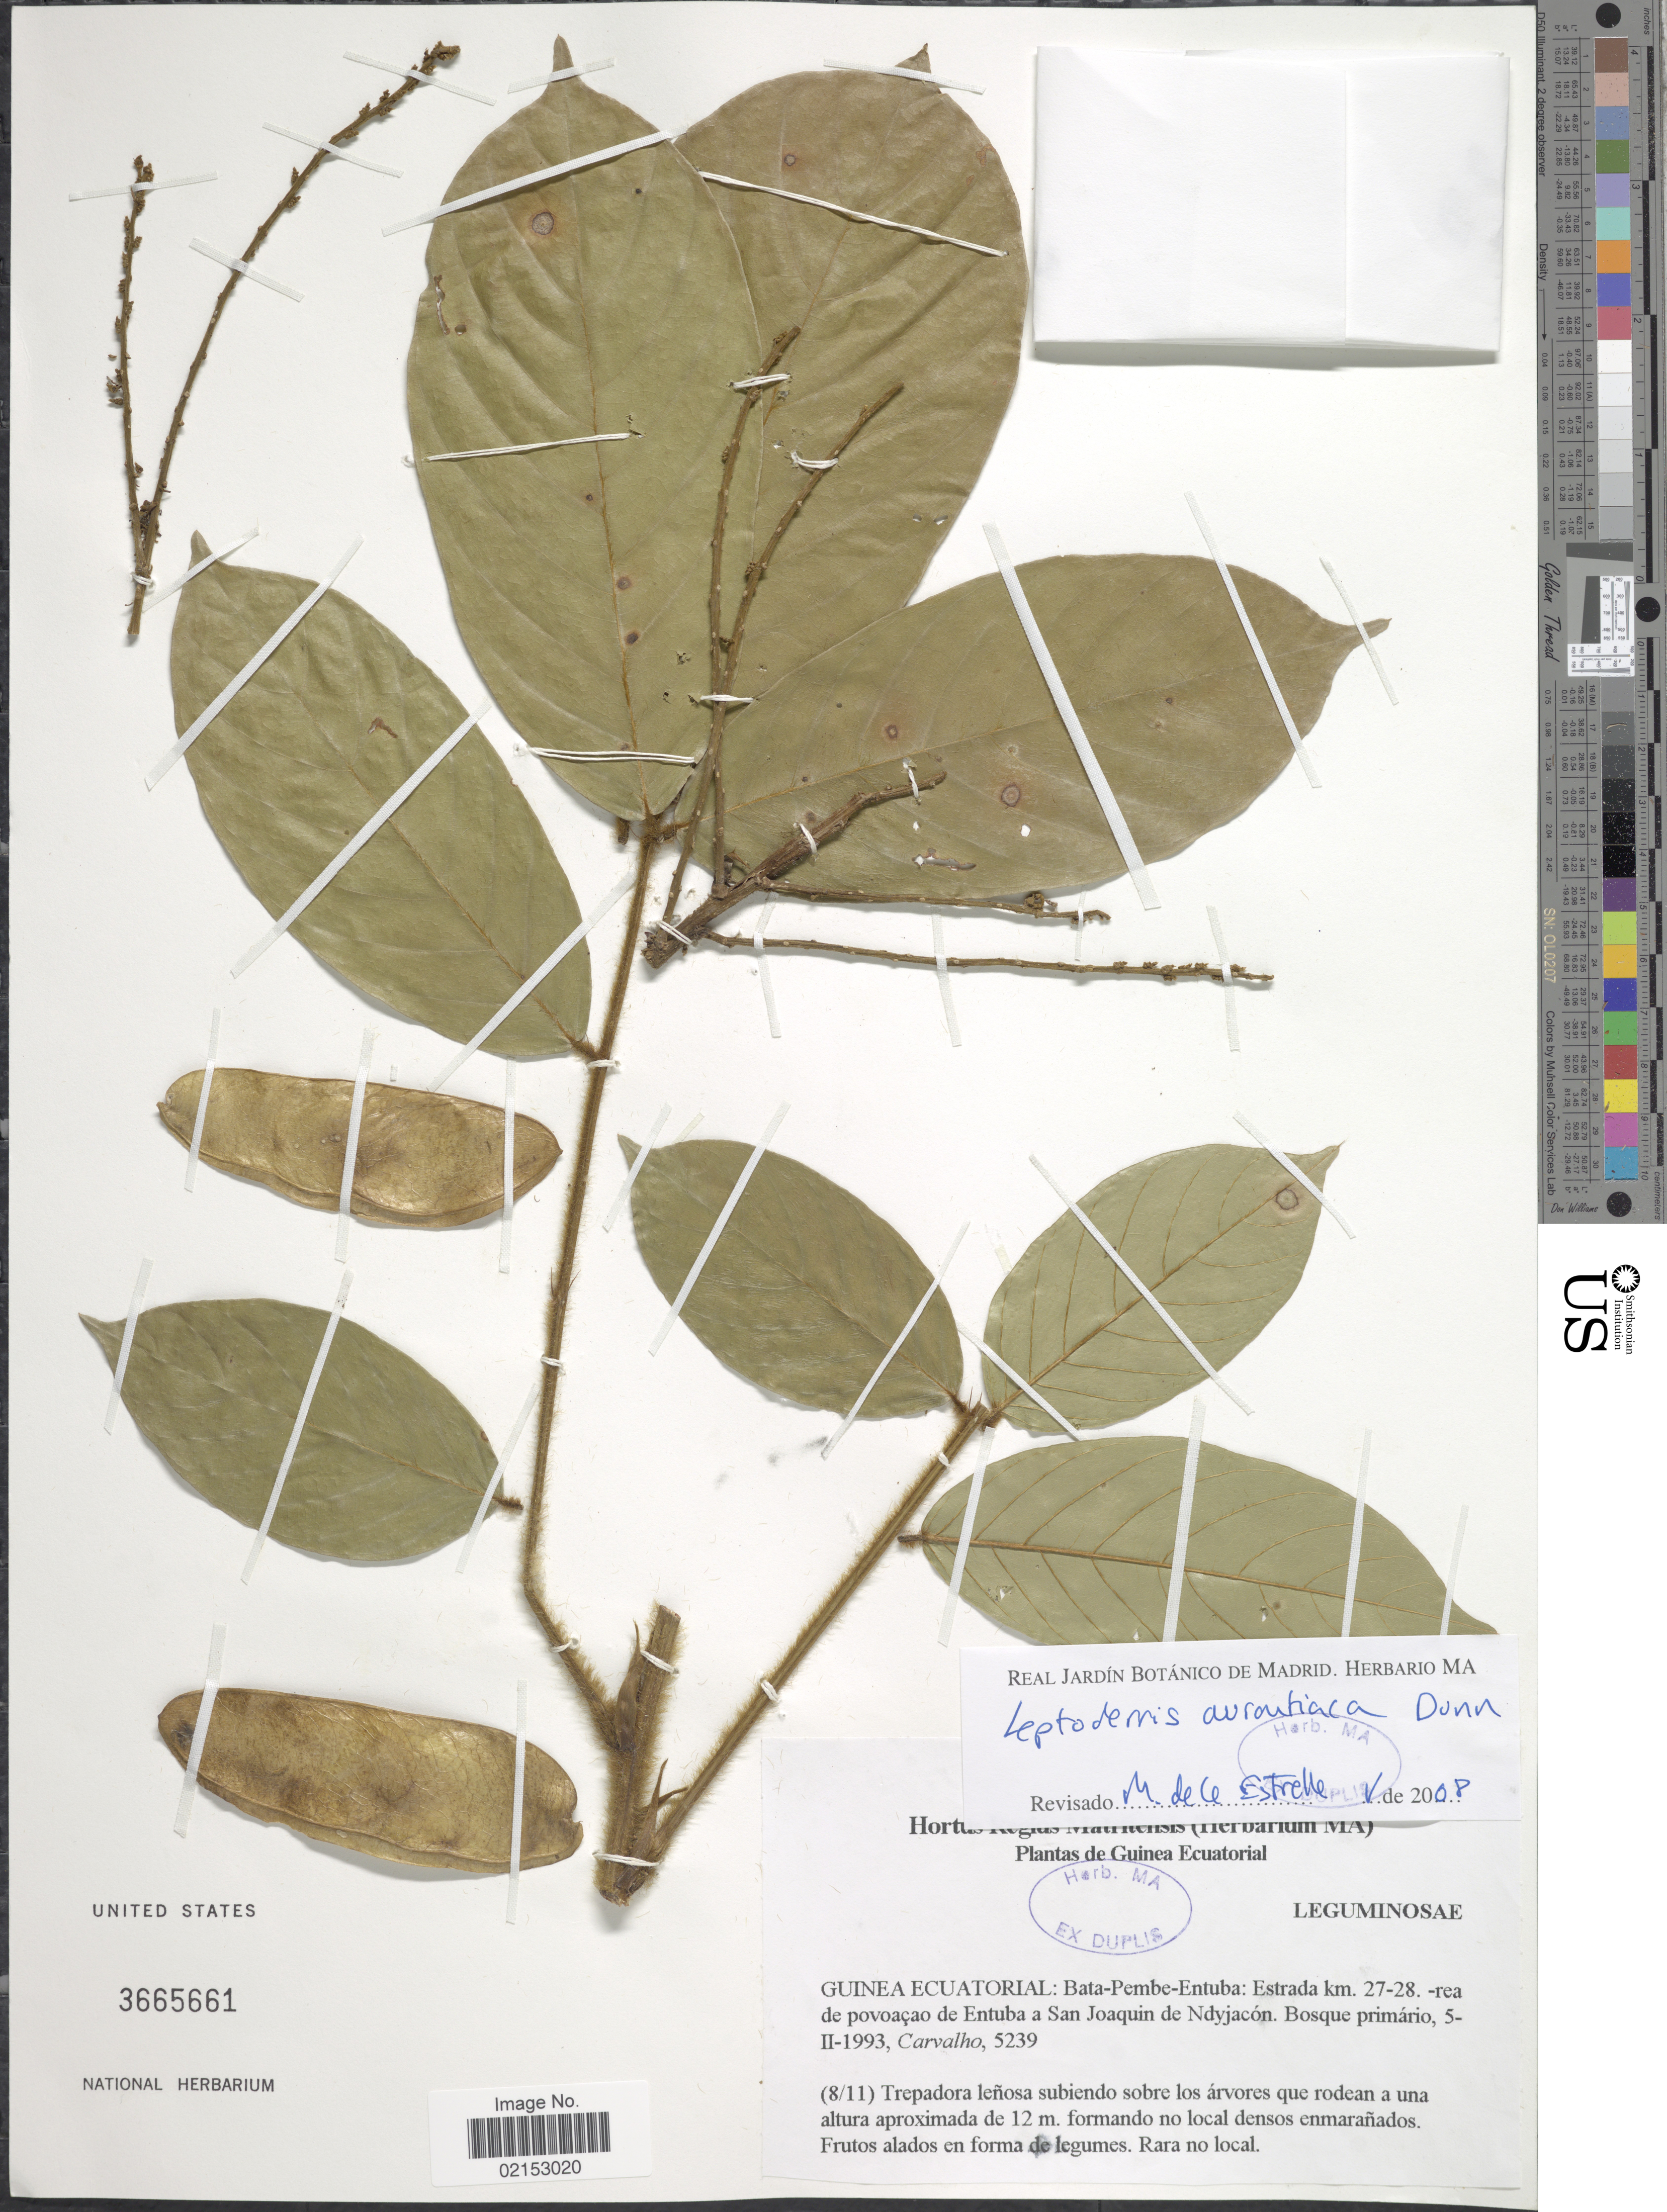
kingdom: Plantae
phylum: Tracheophyta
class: Magnoliopsida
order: Fabales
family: Fabaceae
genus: Derris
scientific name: Derris aurantiaca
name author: D.B. Dunn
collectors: Carvalho, --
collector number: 5239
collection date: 1993-02-05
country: Equatorial Guinea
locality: Guinea Ecuatoriale: Bata-Pembe-Entuba: Estrada km 27-28 reade povoaçao de Entuba a San Joaquim de Ndyjacón. Bosque primário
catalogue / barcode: US 3665661